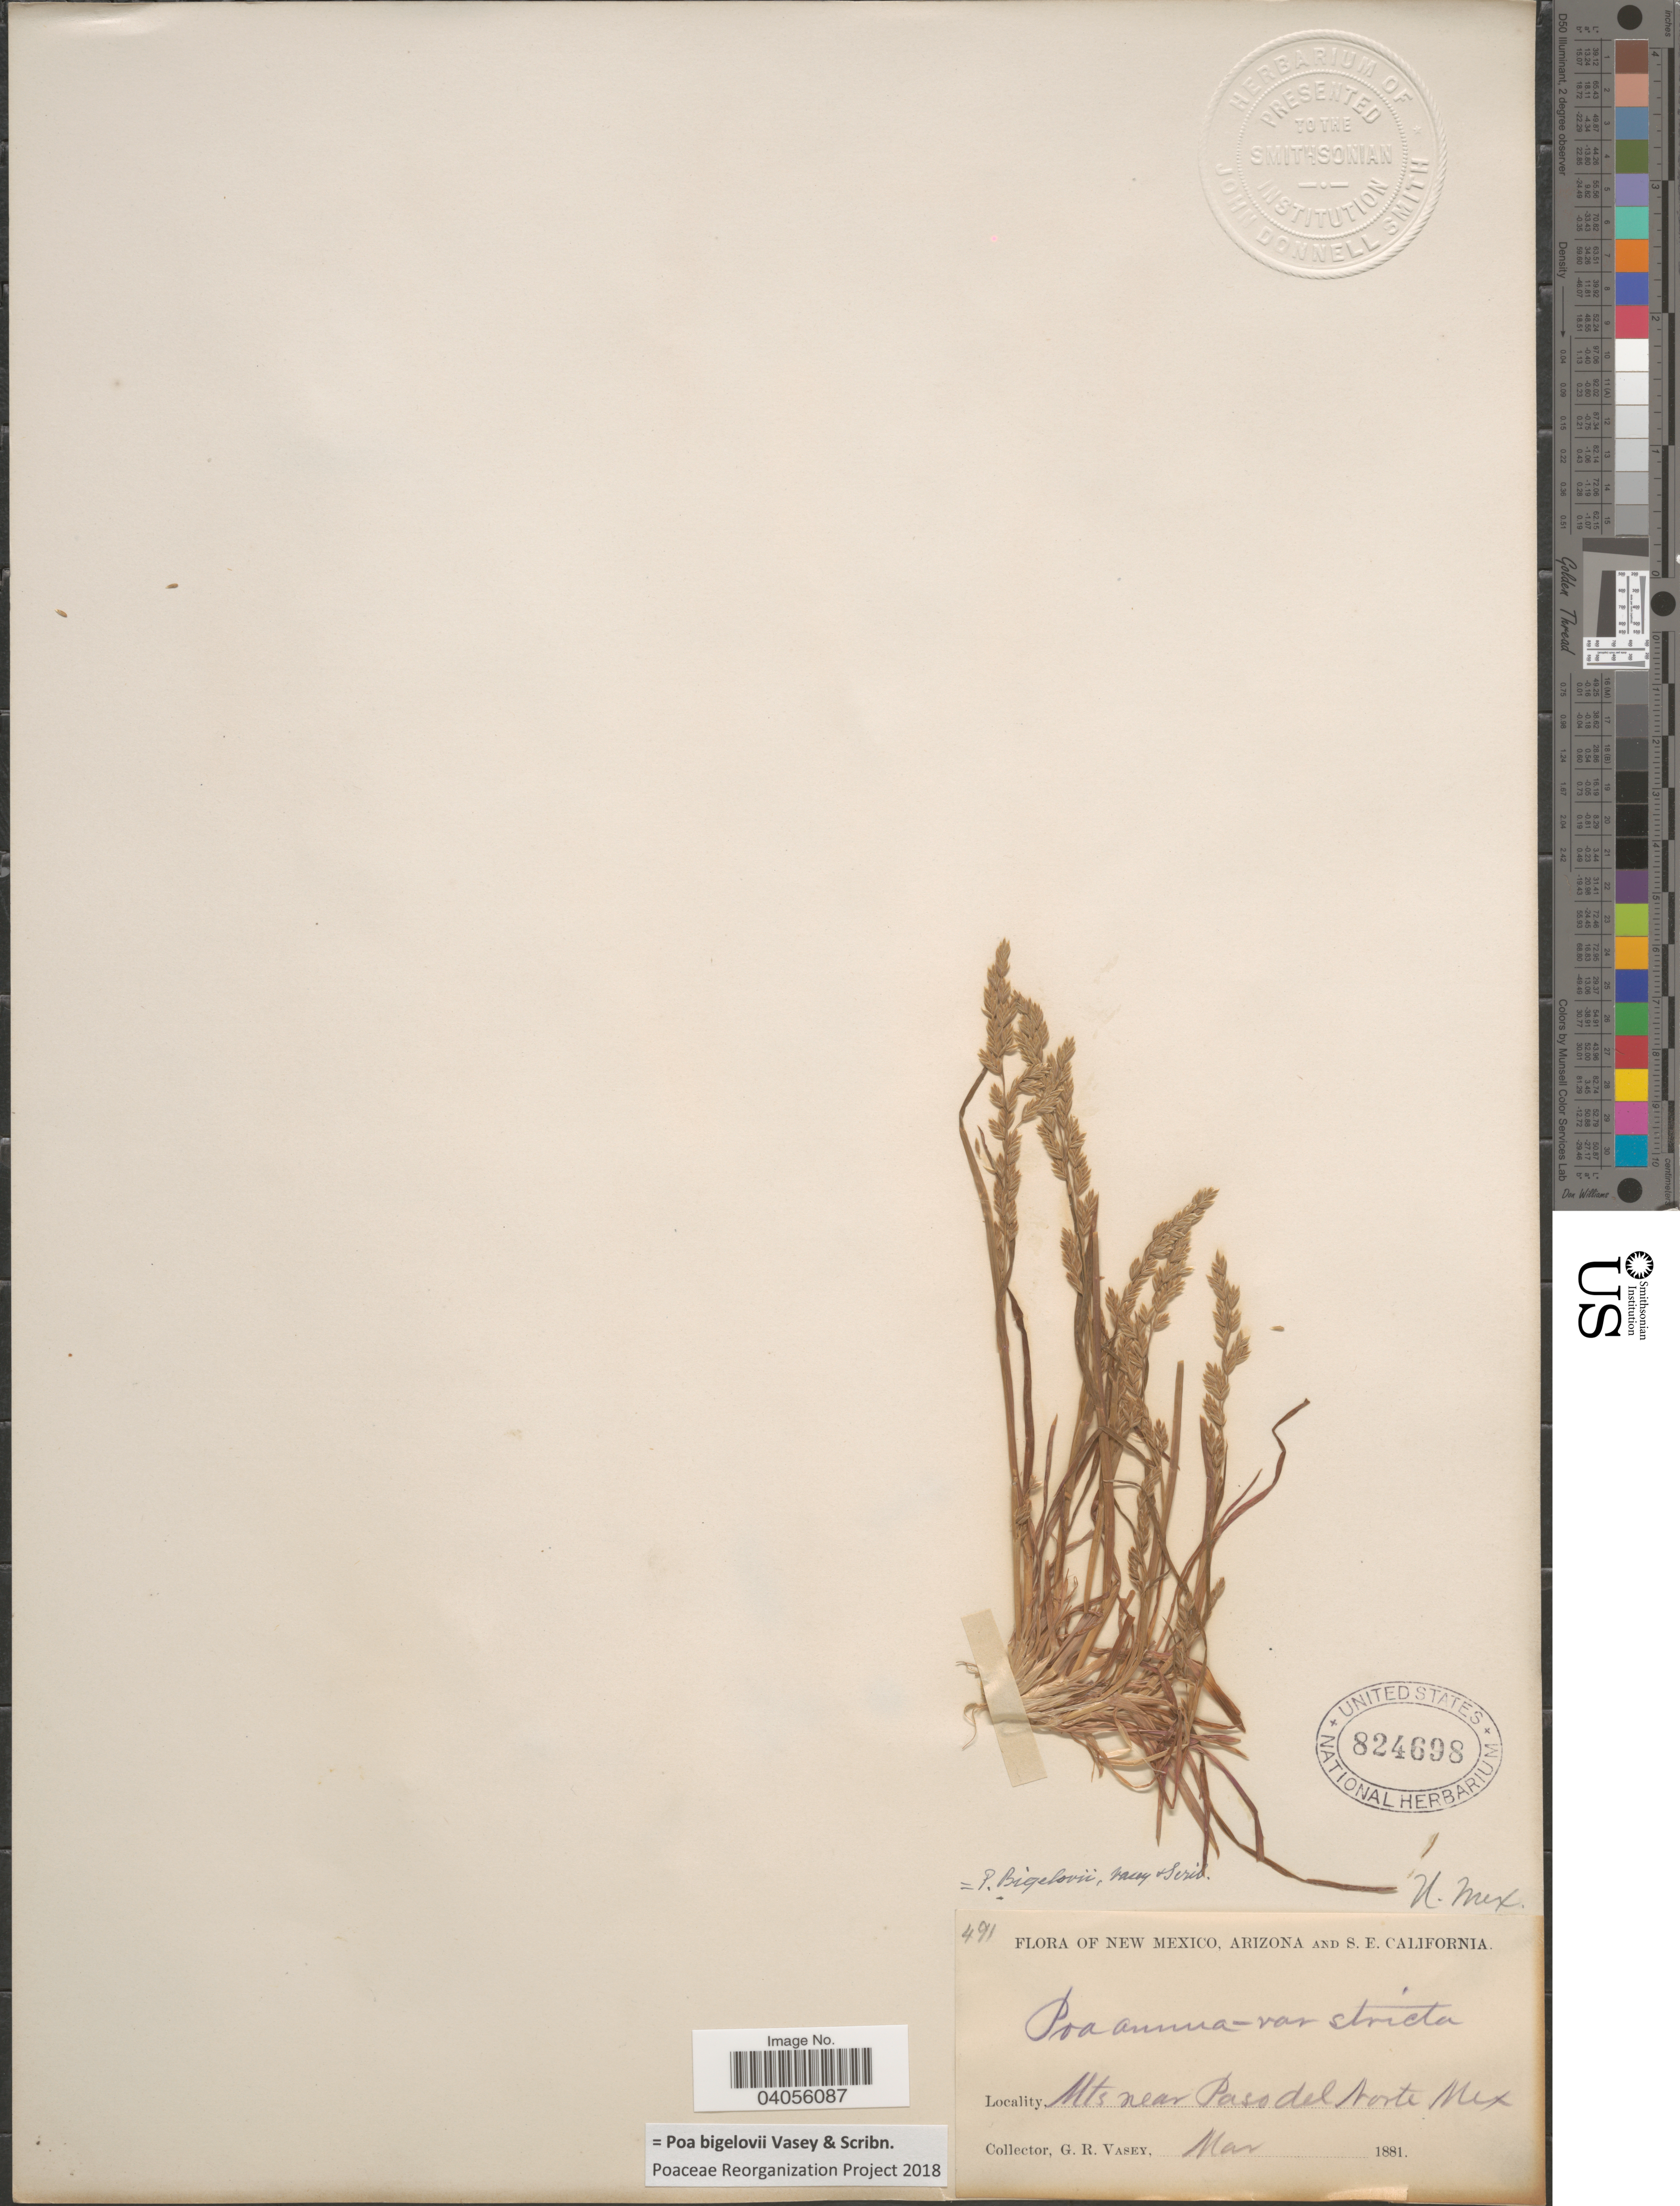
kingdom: Plantae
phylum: Tracheophyta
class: Liliopsida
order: Poales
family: Poaceae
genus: Poa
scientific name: Poa bigelovii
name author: Vasey & Scribn.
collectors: G. R. Vasey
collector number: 491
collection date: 1881-03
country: United States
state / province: New Mexico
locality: Mts near Paso del Norte Mex.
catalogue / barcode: US 824698